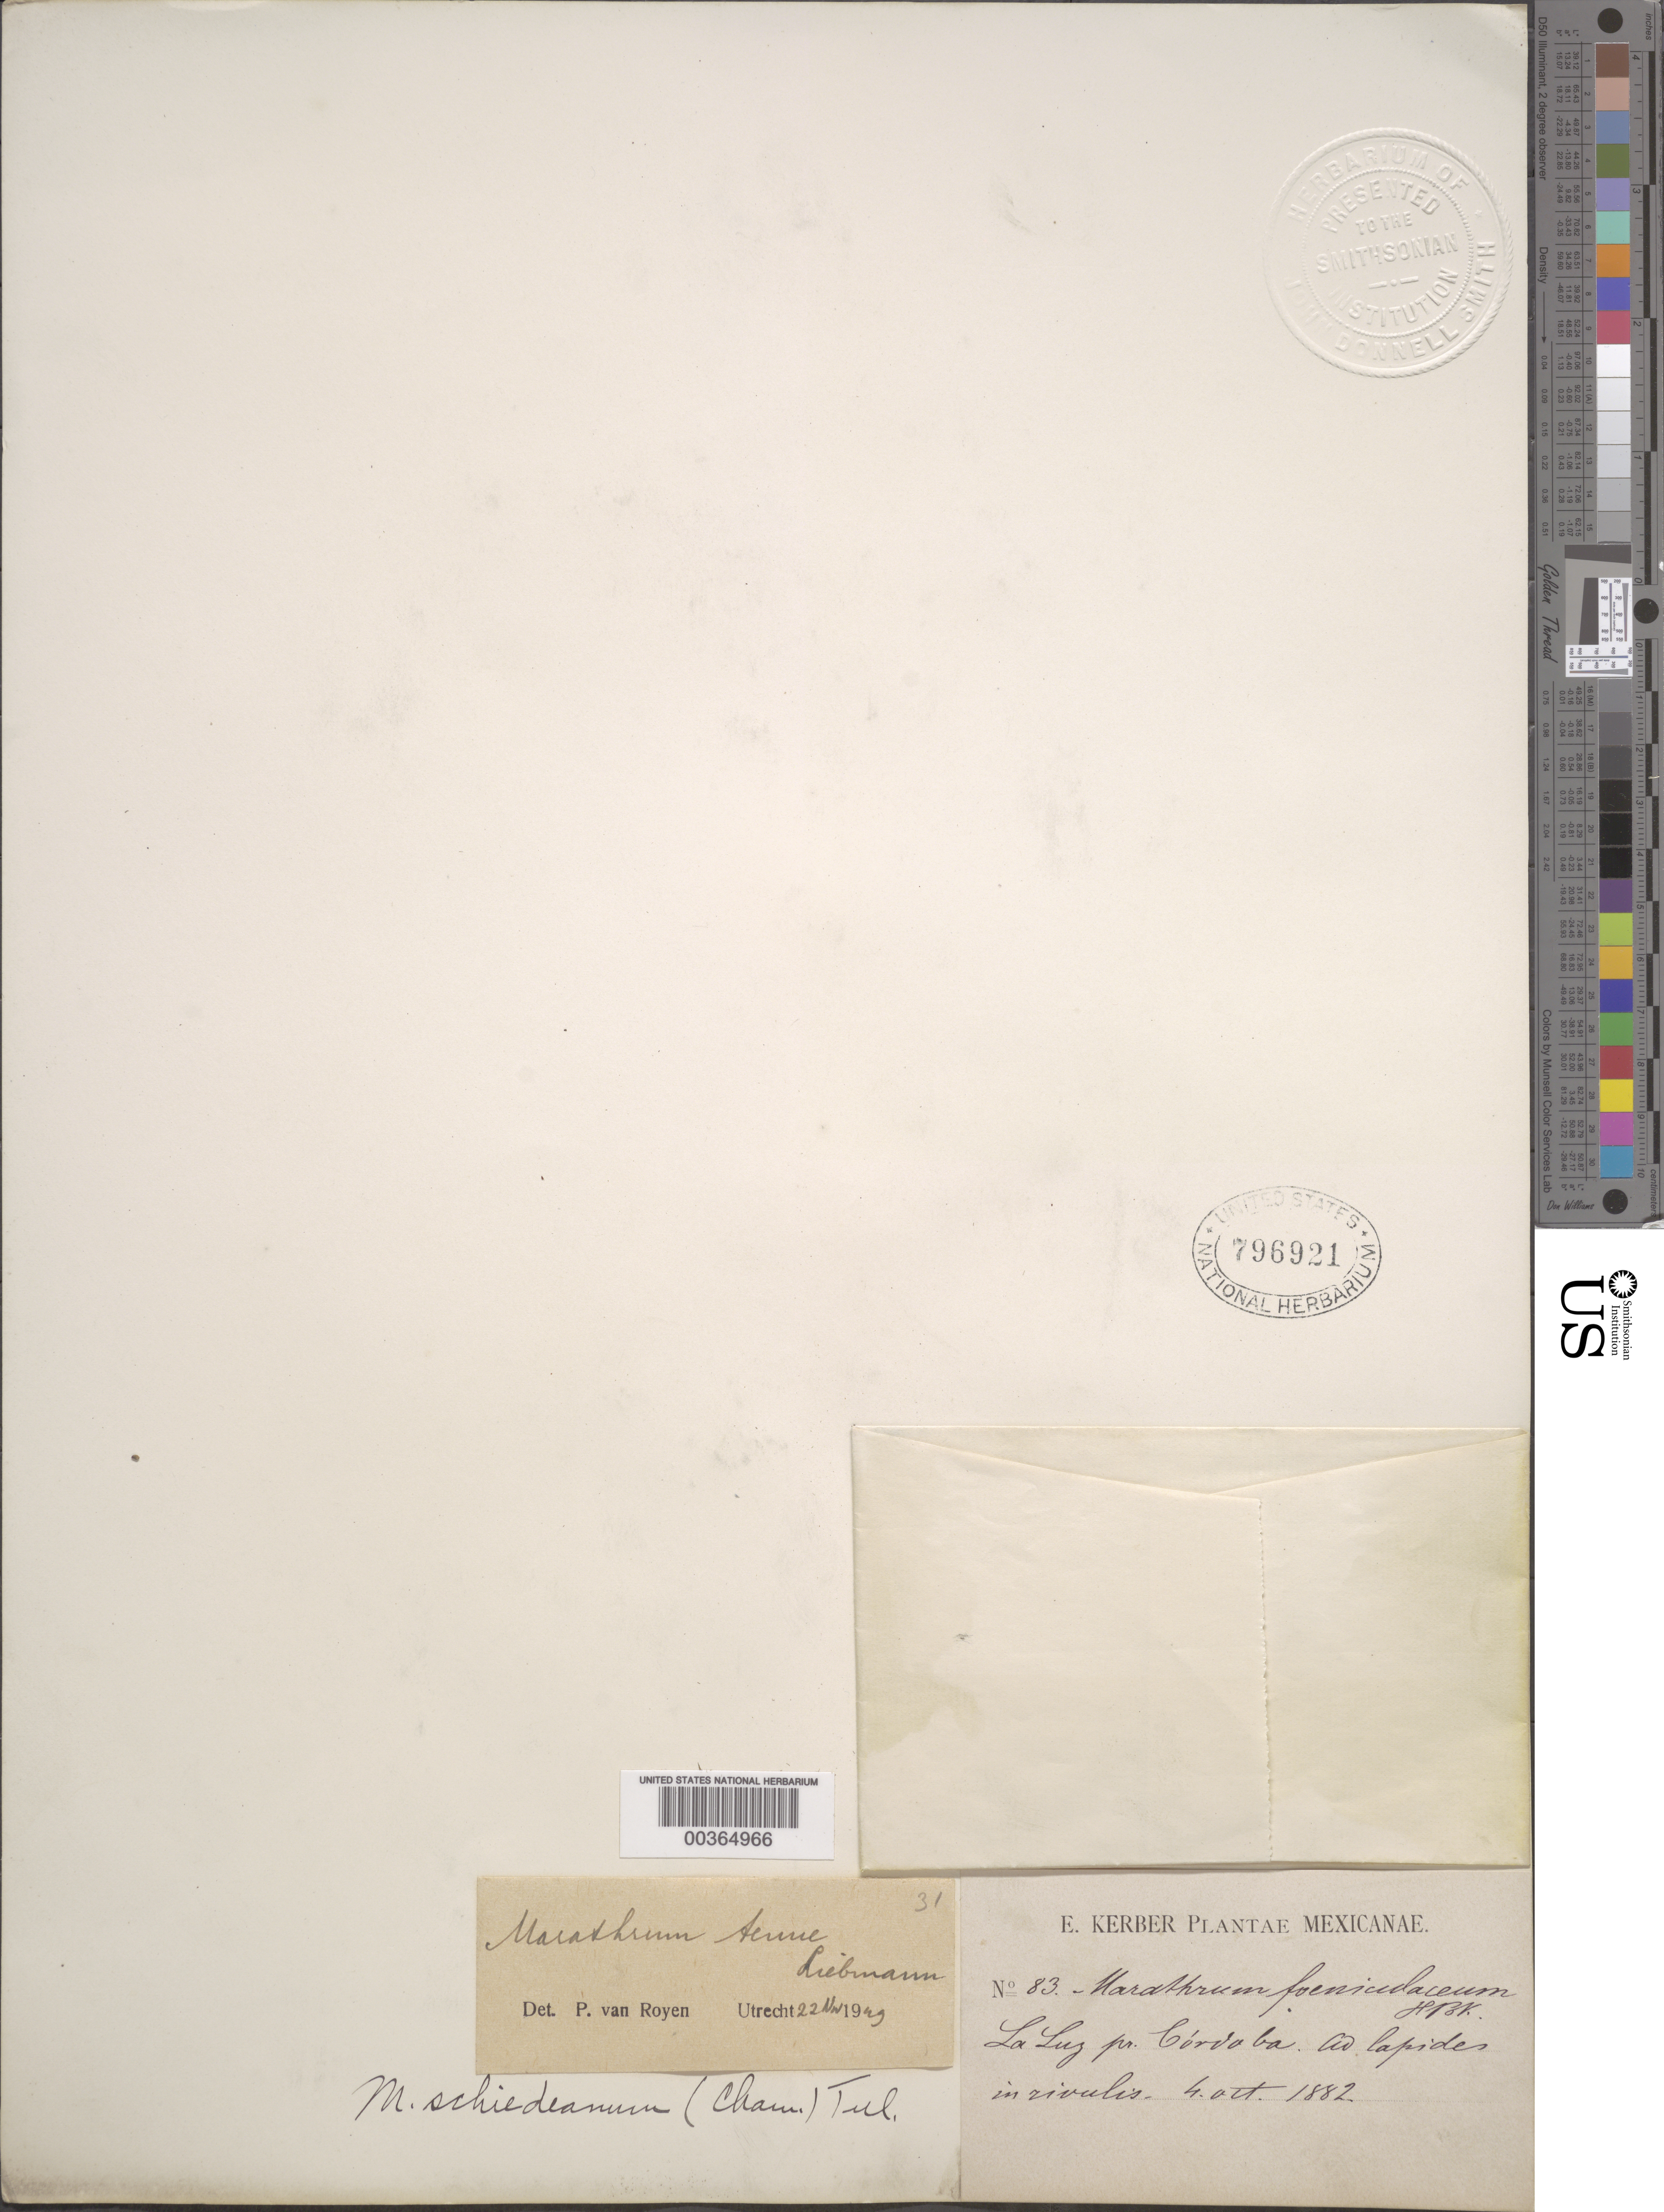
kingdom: Plantae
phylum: Tracheophyta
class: Magnoliopsida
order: Malpighiales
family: Podostemaceae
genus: Marathrum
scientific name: Marathrum tenue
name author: Liebm.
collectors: E. Kerber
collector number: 83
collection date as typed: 04 Oct 1882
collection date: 1882-10-04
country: Mexico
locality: La luz, near Córdoba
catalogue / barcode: US 796921